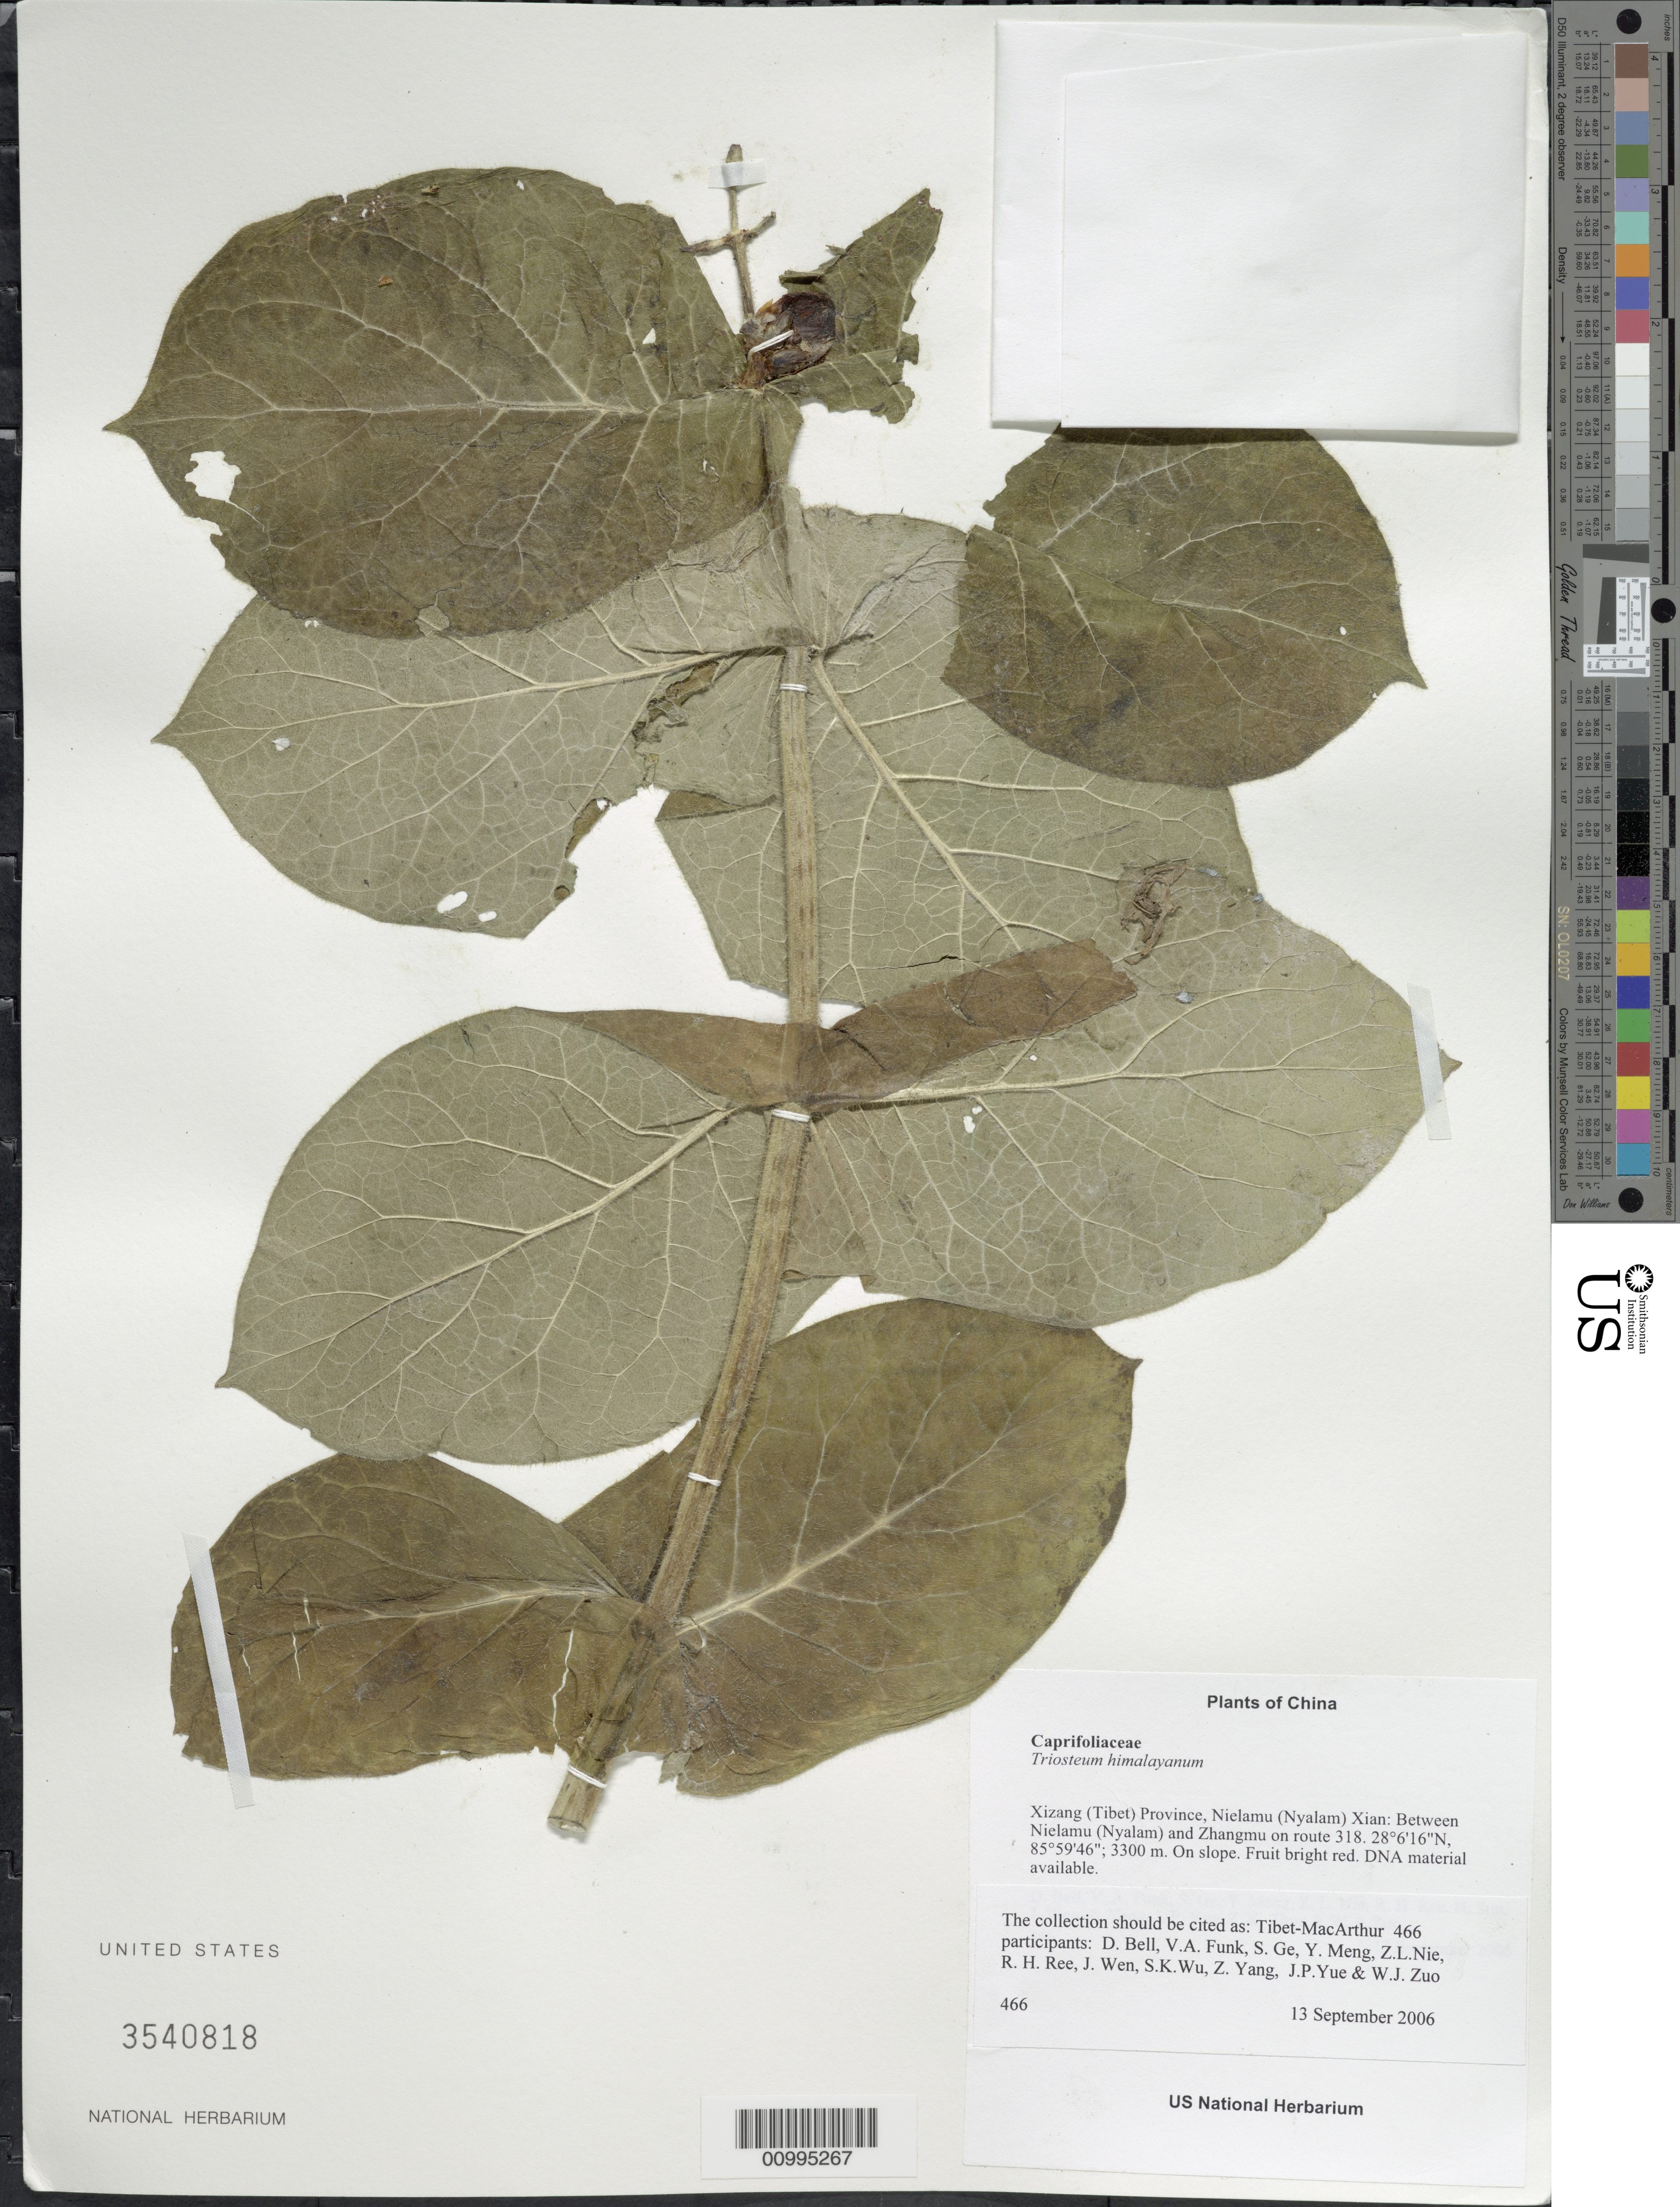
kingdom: Plantae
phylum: Tracheophyta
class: Magnoliopsida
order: Dipsacales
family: Caprifoliaceae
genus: Triosteum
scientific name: Triosteum himalayanum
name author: Wall.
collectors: Tibet-MacArthur, D. A. Bell, V. Funk, S. Ge, Y. Meng, Z. Nie, R. Ree, H. Sun, J. Wen, Z. Yang, J. Yue, Z. Zhou & W. Zuo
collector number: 466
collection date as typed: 13 Sep 2006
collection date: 2006-09-13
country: China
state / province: Xizang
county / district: Nielamu (Nyalam) Xian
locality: Between Nielamu (Nyalam) and Zhangmu on route 318.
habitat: Slope with scattered shrubs and disturbed area beside road. On slope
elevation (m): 3300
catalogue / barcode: US 3540818